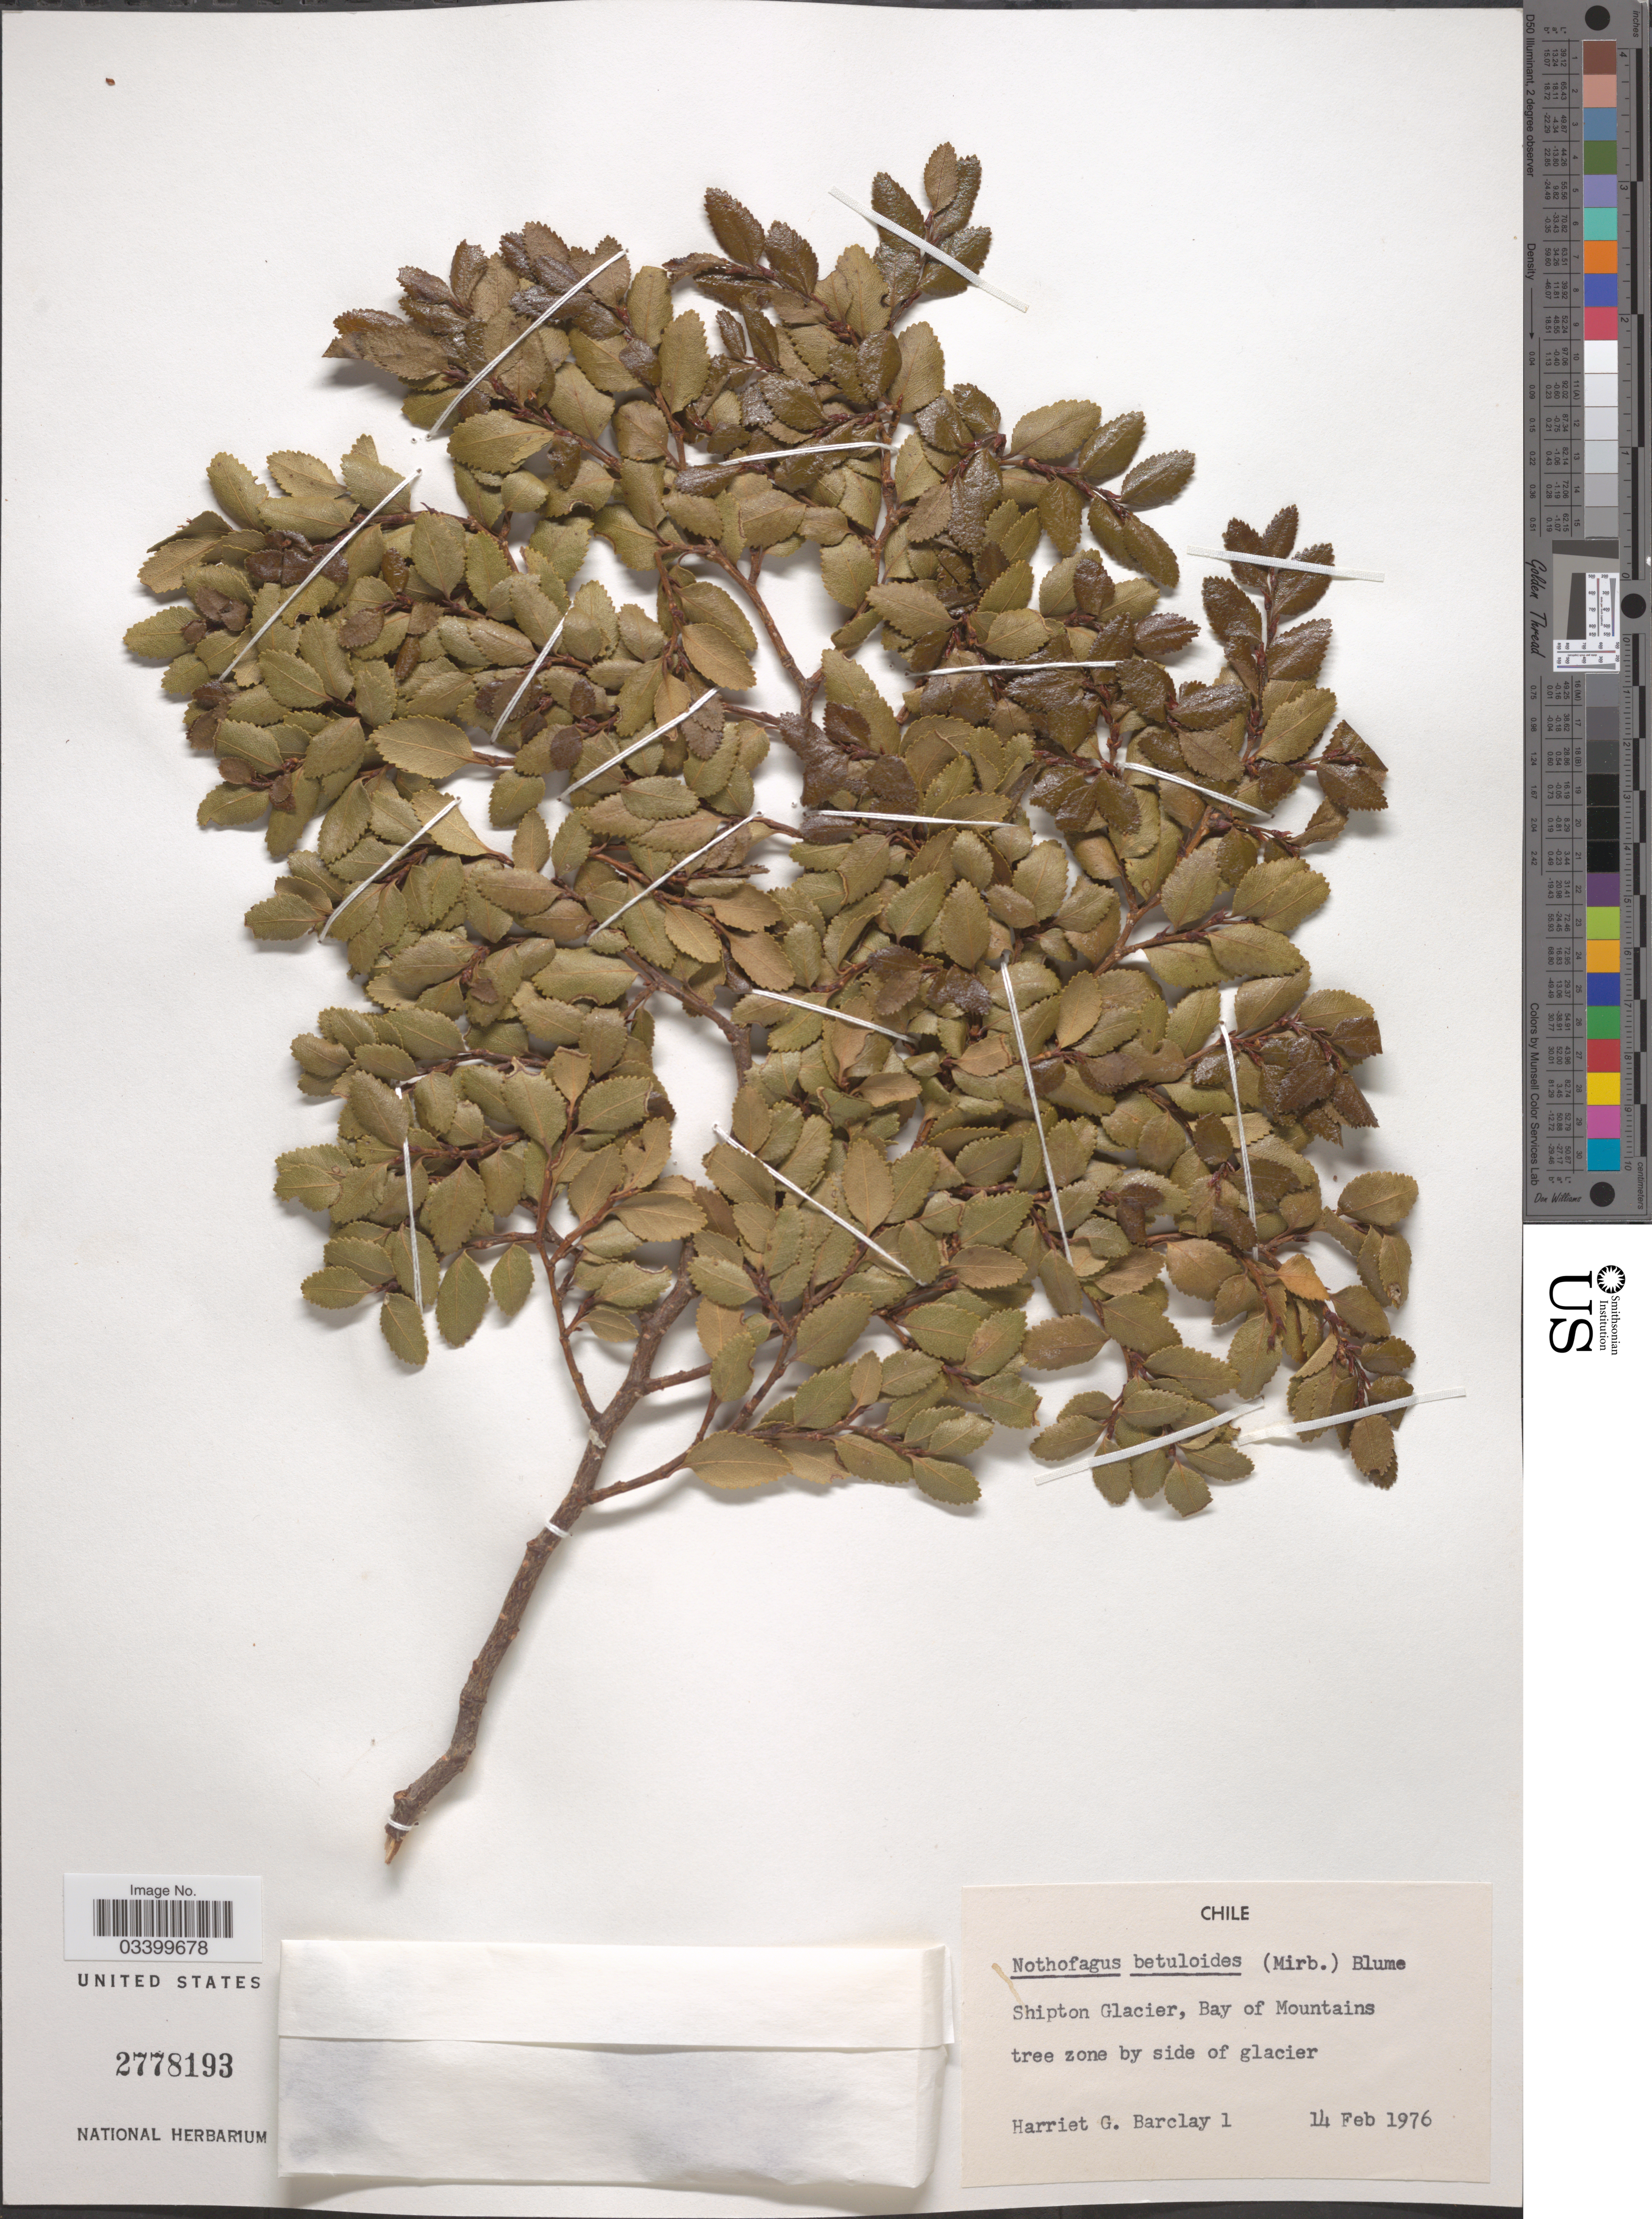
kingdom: Plantae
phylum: Tracheophyta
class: Magnoliopsida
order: Fagales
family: Nothofagaceae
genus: Nothofagus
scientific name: Nothofagus betuloides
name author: (Mirb.) Oerst.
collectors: H. G. Barclay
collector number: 1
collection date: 1976-02-14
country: Chile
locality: Shipton Glacier, Bay of Mountains tree zone by side of glacier.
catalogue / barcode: US 2778193